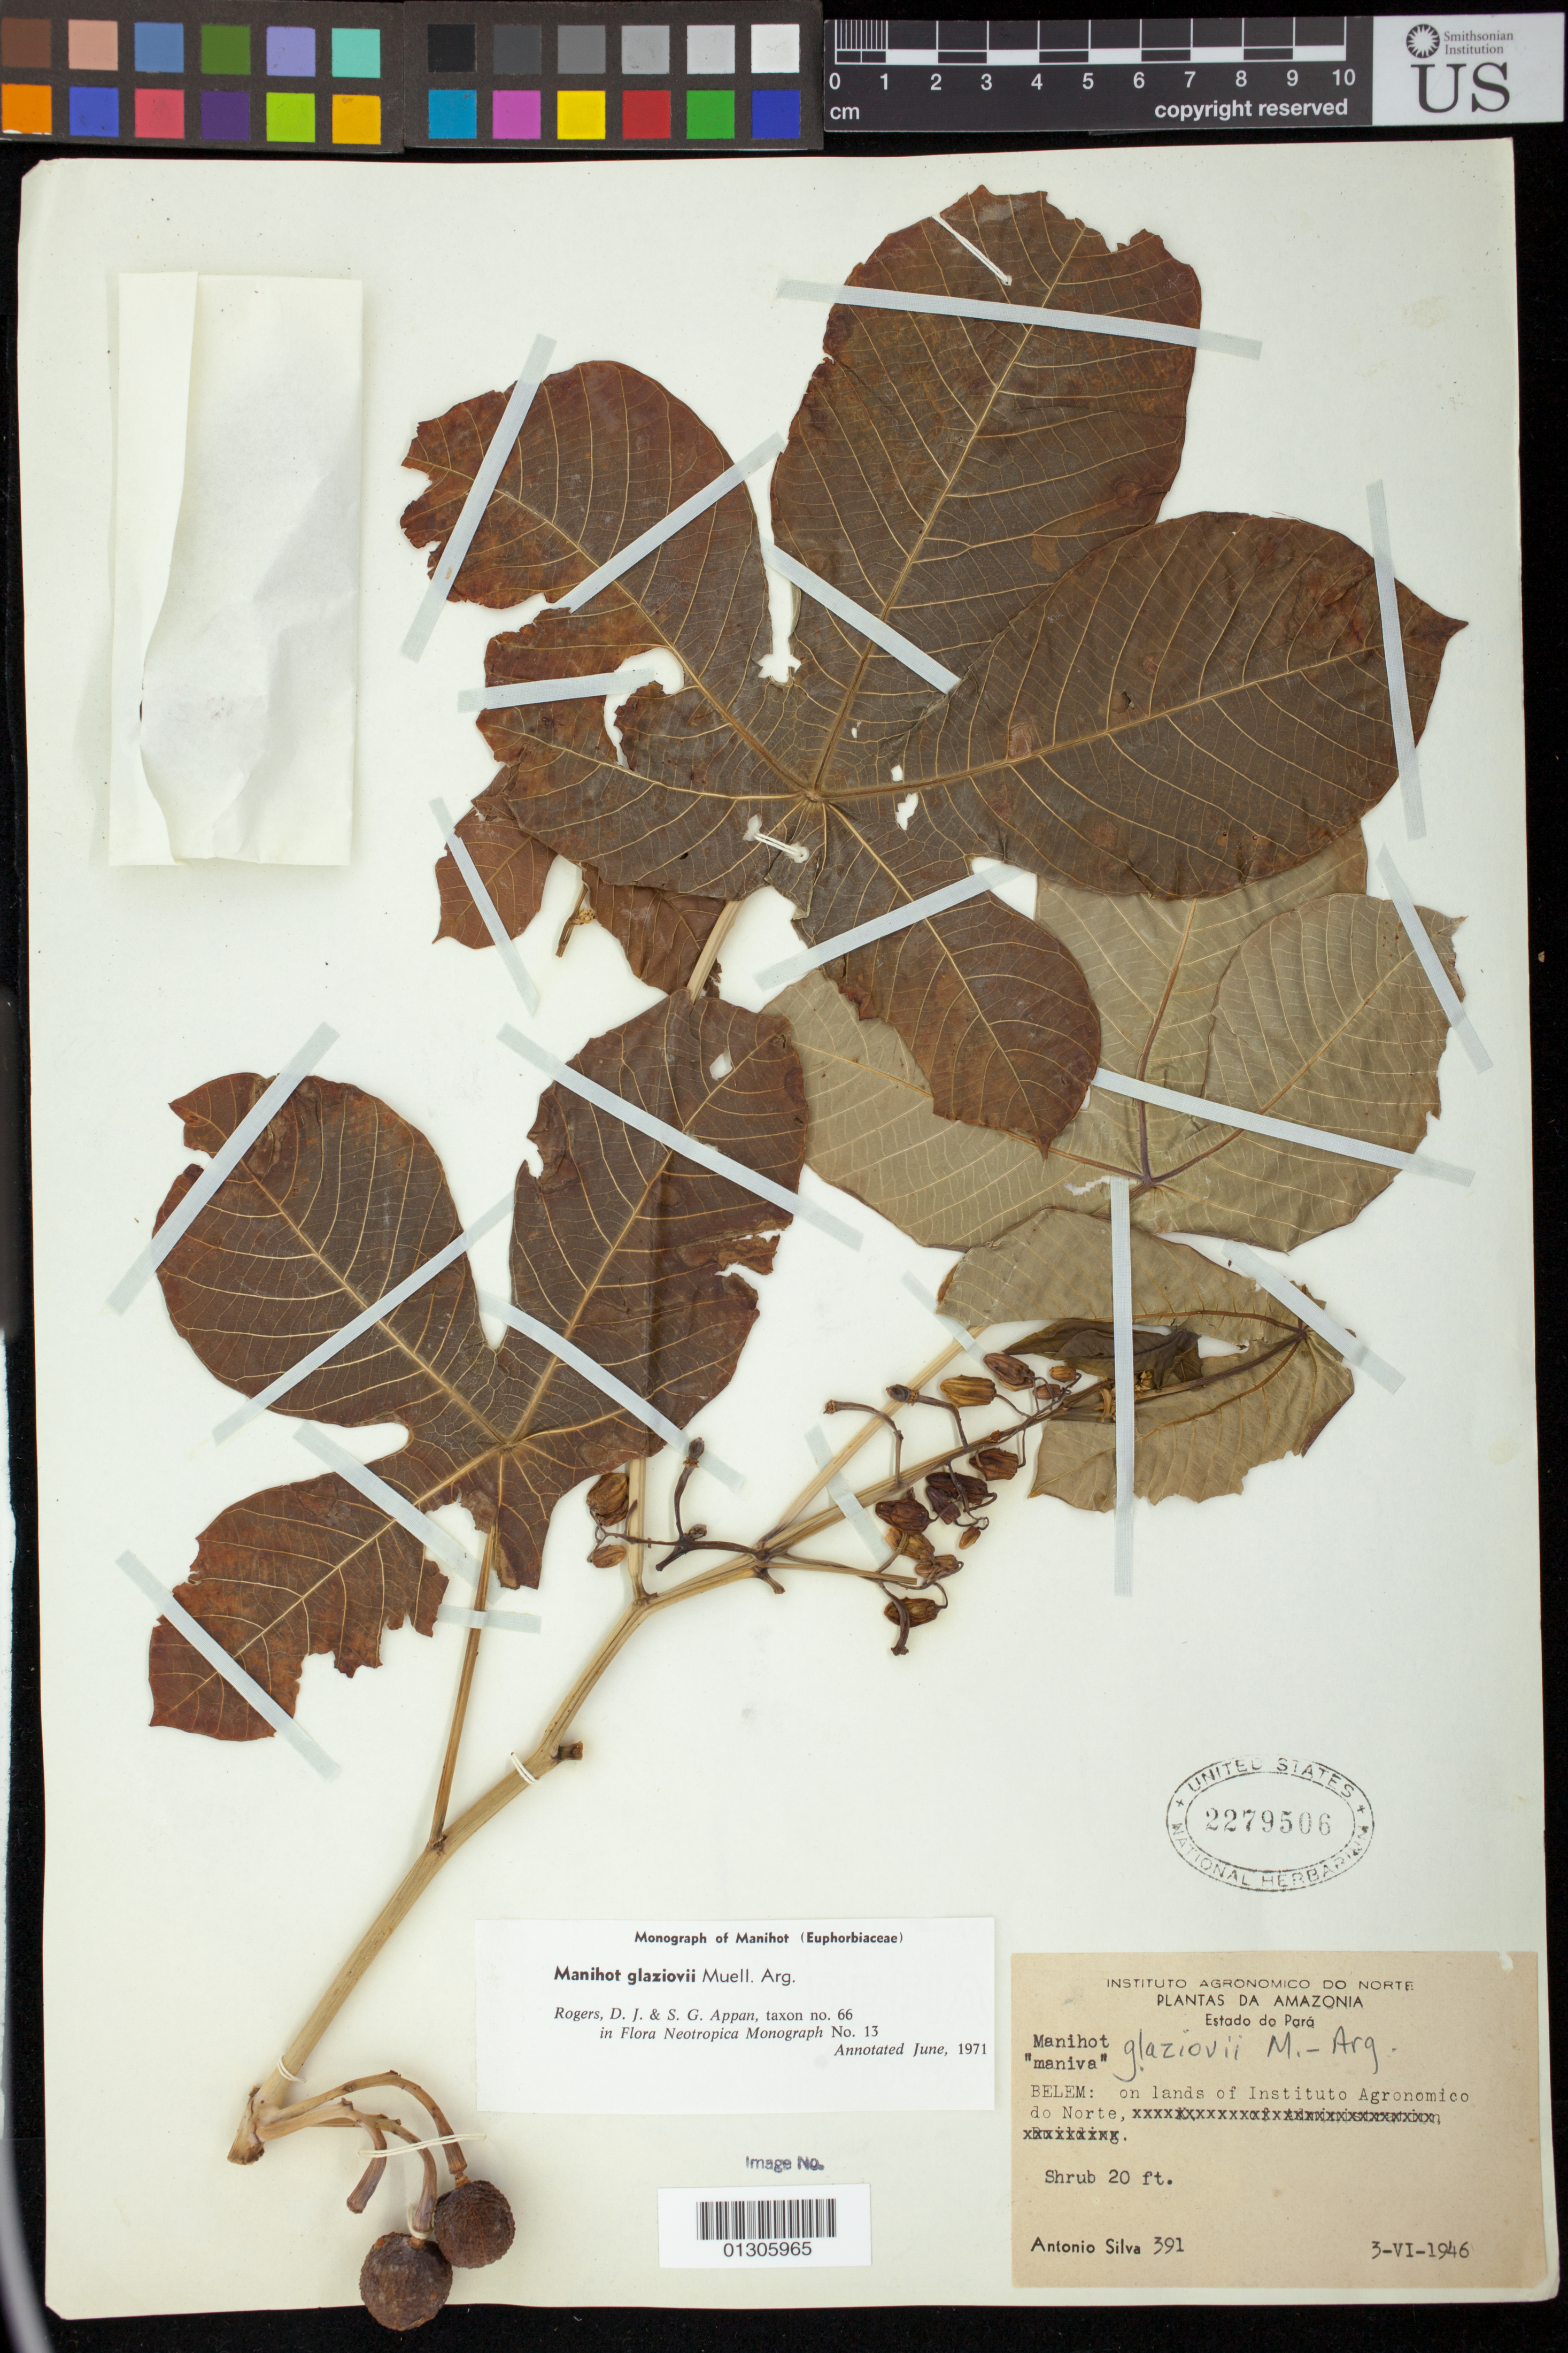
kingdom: Plantae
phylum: Tracheophyta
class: Magnoliopsida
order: Malpighiales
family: Euphorbiaceae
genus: Manihot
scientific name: Manihot esculenta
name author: Crantz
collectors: A. Silva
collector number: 391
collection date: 1946-03-06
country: Brazil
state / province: Para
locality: Belem: on lands of Instituto Agronomico do Norte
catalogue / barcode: US 2279506